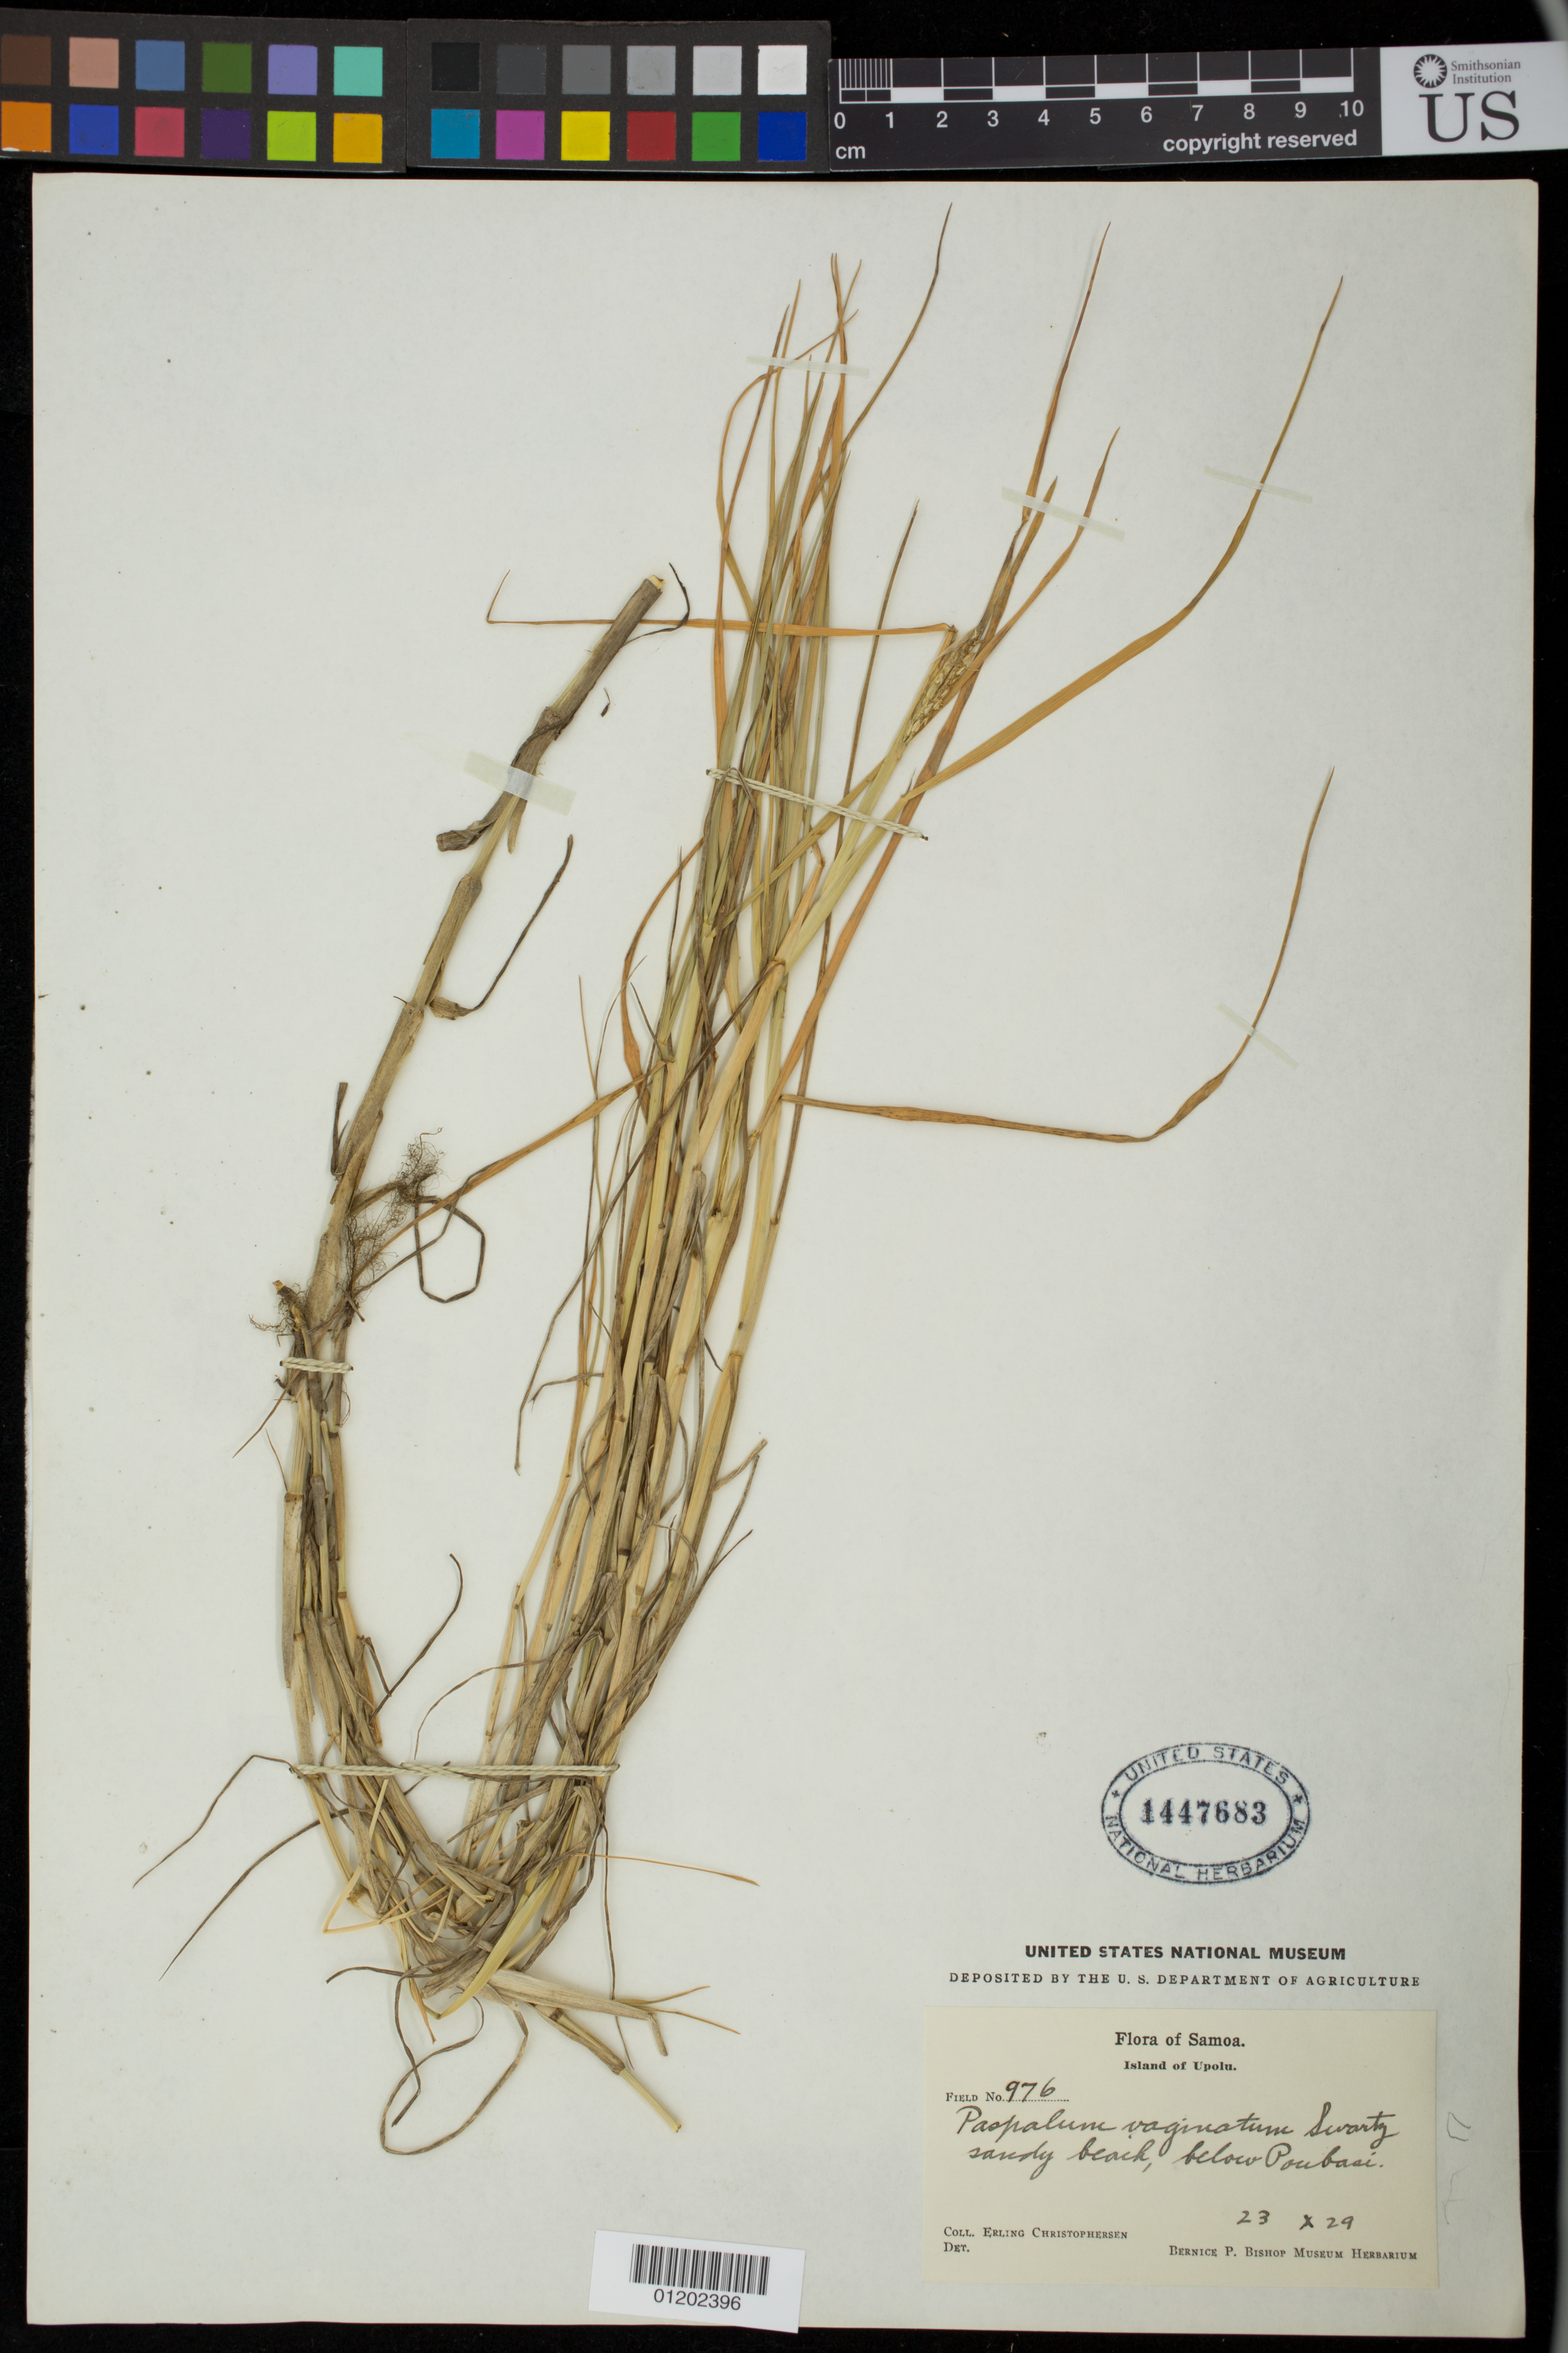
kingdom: Plantae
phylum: Tracheophyta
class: Liliopsida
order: Poales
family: Poaceae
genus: Paspalum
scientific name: Paspalum vaginatum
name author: Sw.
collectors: E. Christophersen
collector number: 976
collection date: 1929-10-23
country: Samoa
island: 'Upolu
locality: below poubasi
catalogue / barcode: US 1447683